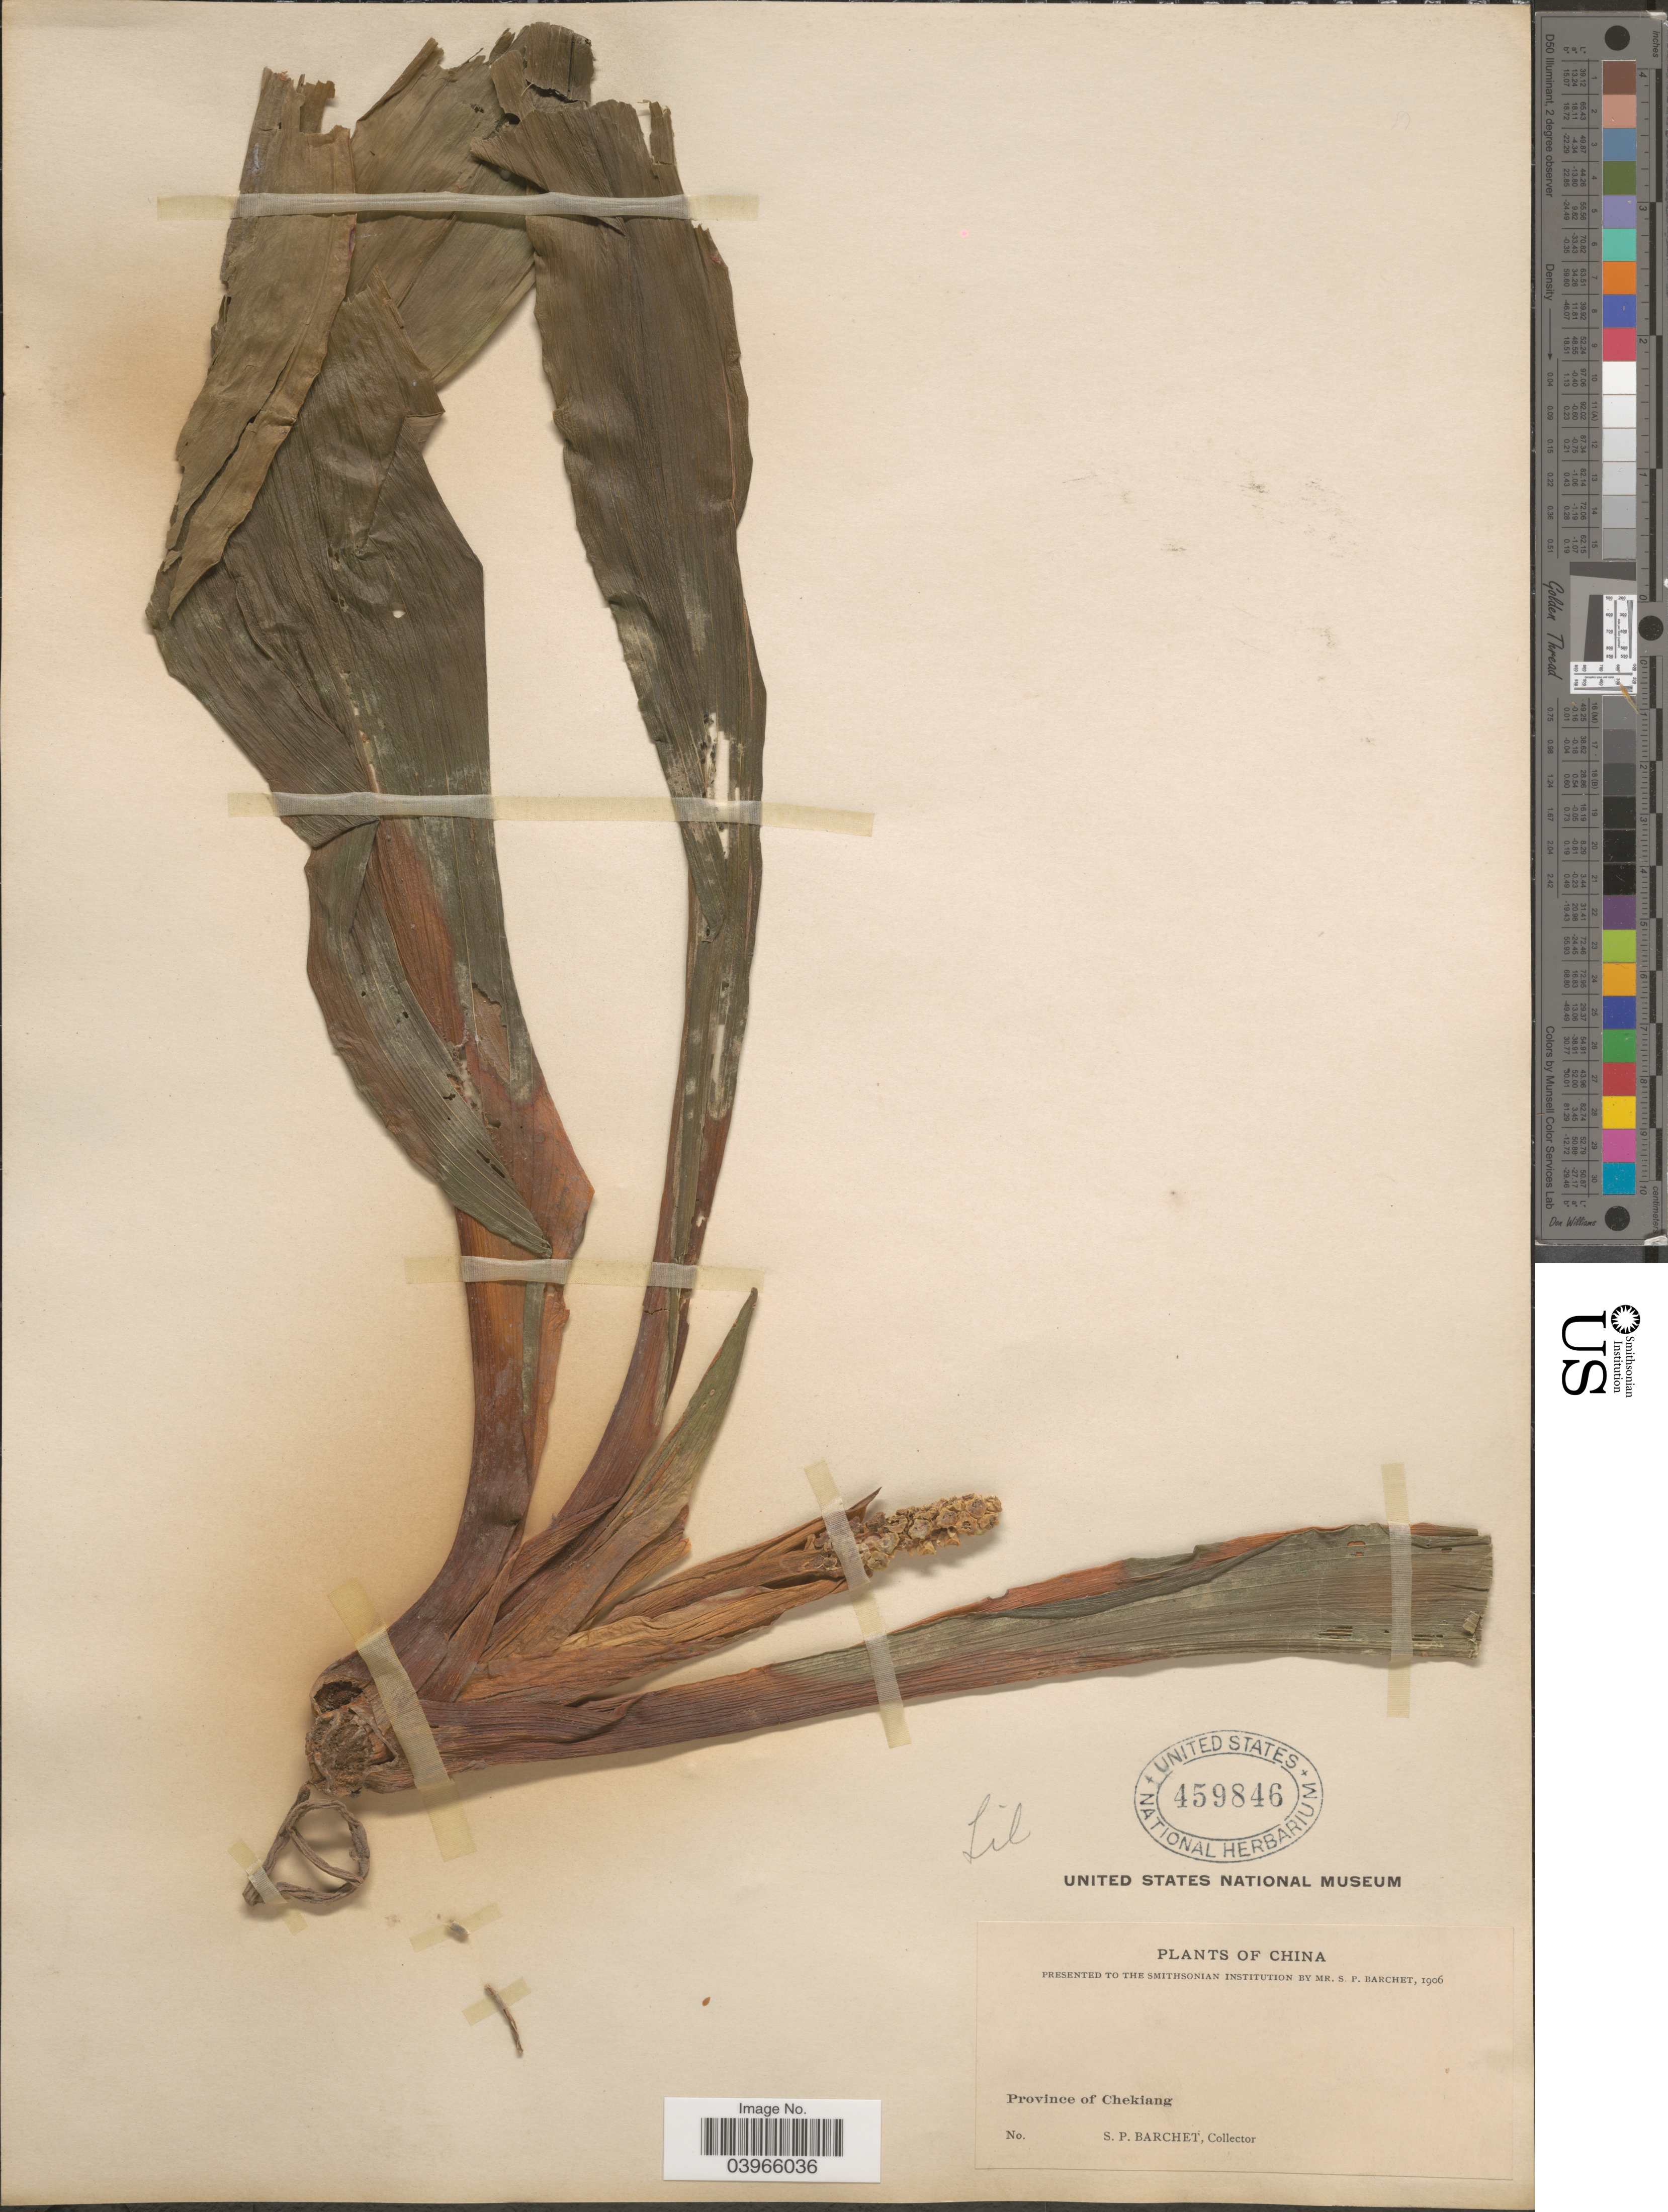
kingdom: Plantae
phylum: Tracheophyta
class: Liliopsida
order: Asparagales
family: Asparagaceae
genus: Rohdea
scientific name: Rohdea sp.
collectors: S. P. Barchet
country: China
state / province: Zhejiang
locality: Province of Chekiang.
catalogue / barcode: US 459846